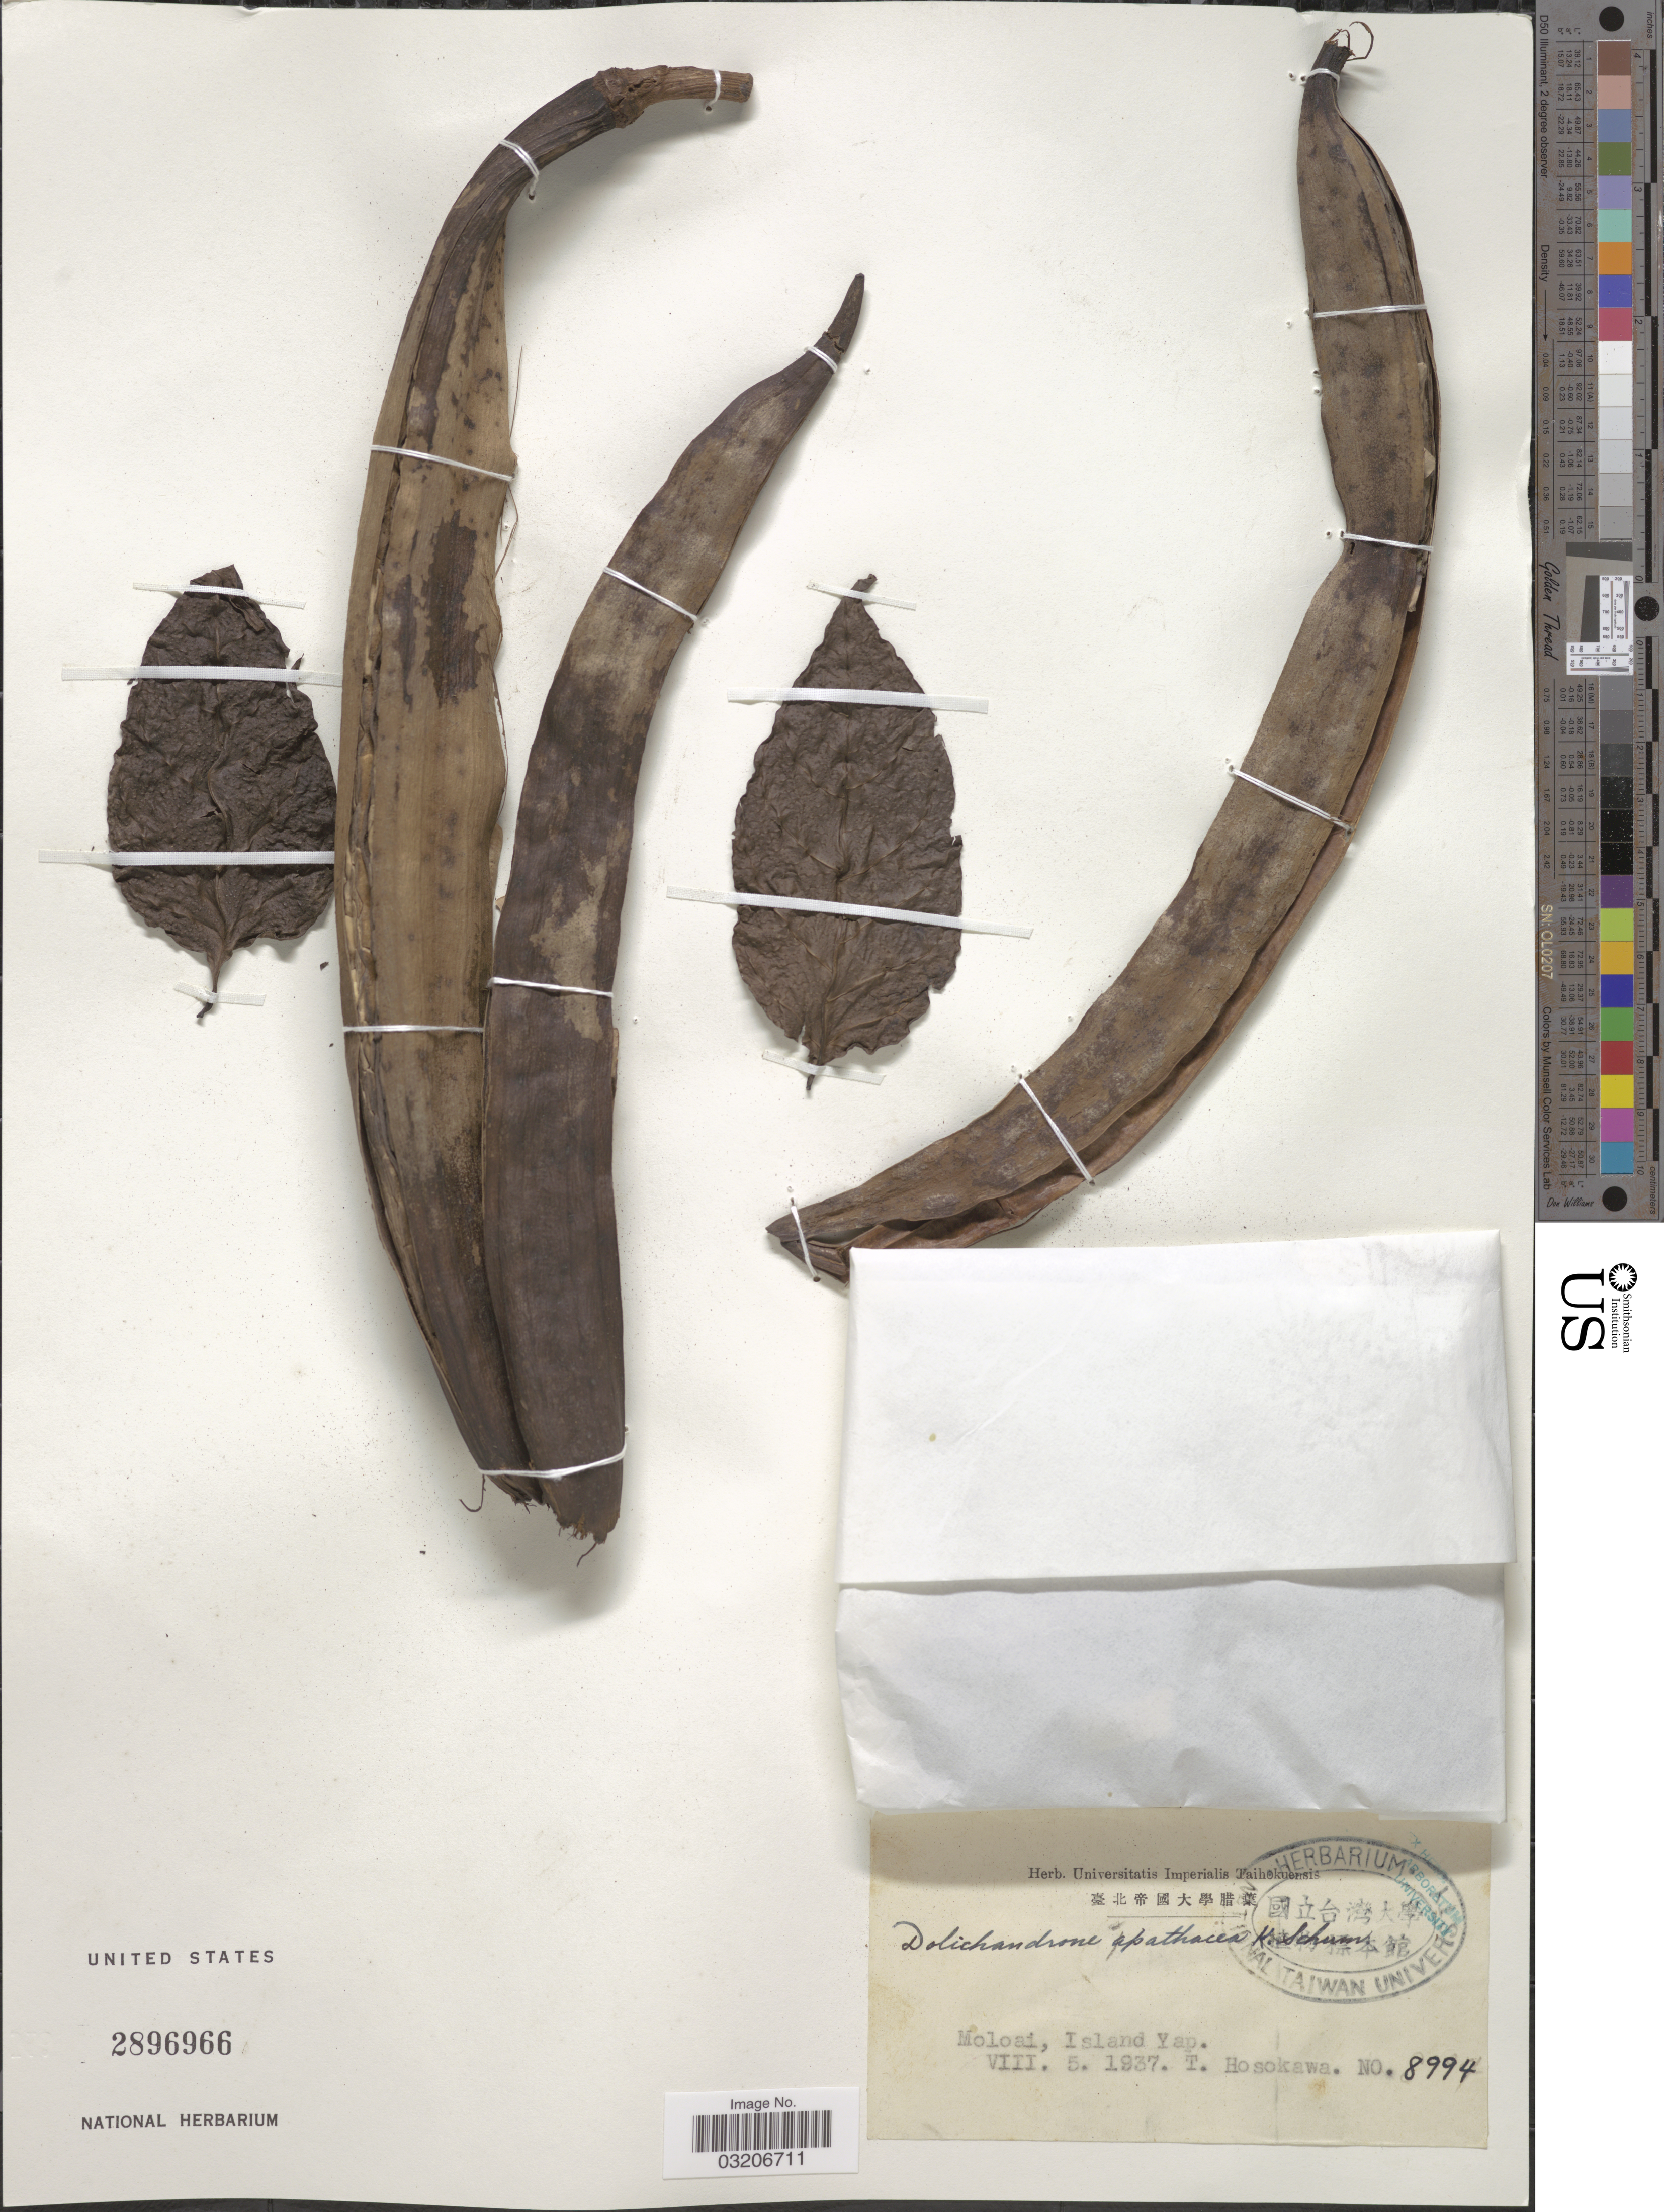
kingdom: Plantae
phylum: Tracheophyta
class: Magnoliopsida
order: Lamiales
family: Bignoniaceae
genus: Dolichandrone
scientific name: Dolichandrone spathacea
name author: (L. f.) K. Schum.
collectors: T. Hosokawa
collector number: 8994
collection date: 1937-08-05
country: Micronesia, Federated States of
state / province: Yap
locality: Moloai, Island Yap.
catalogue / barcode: US 2896966